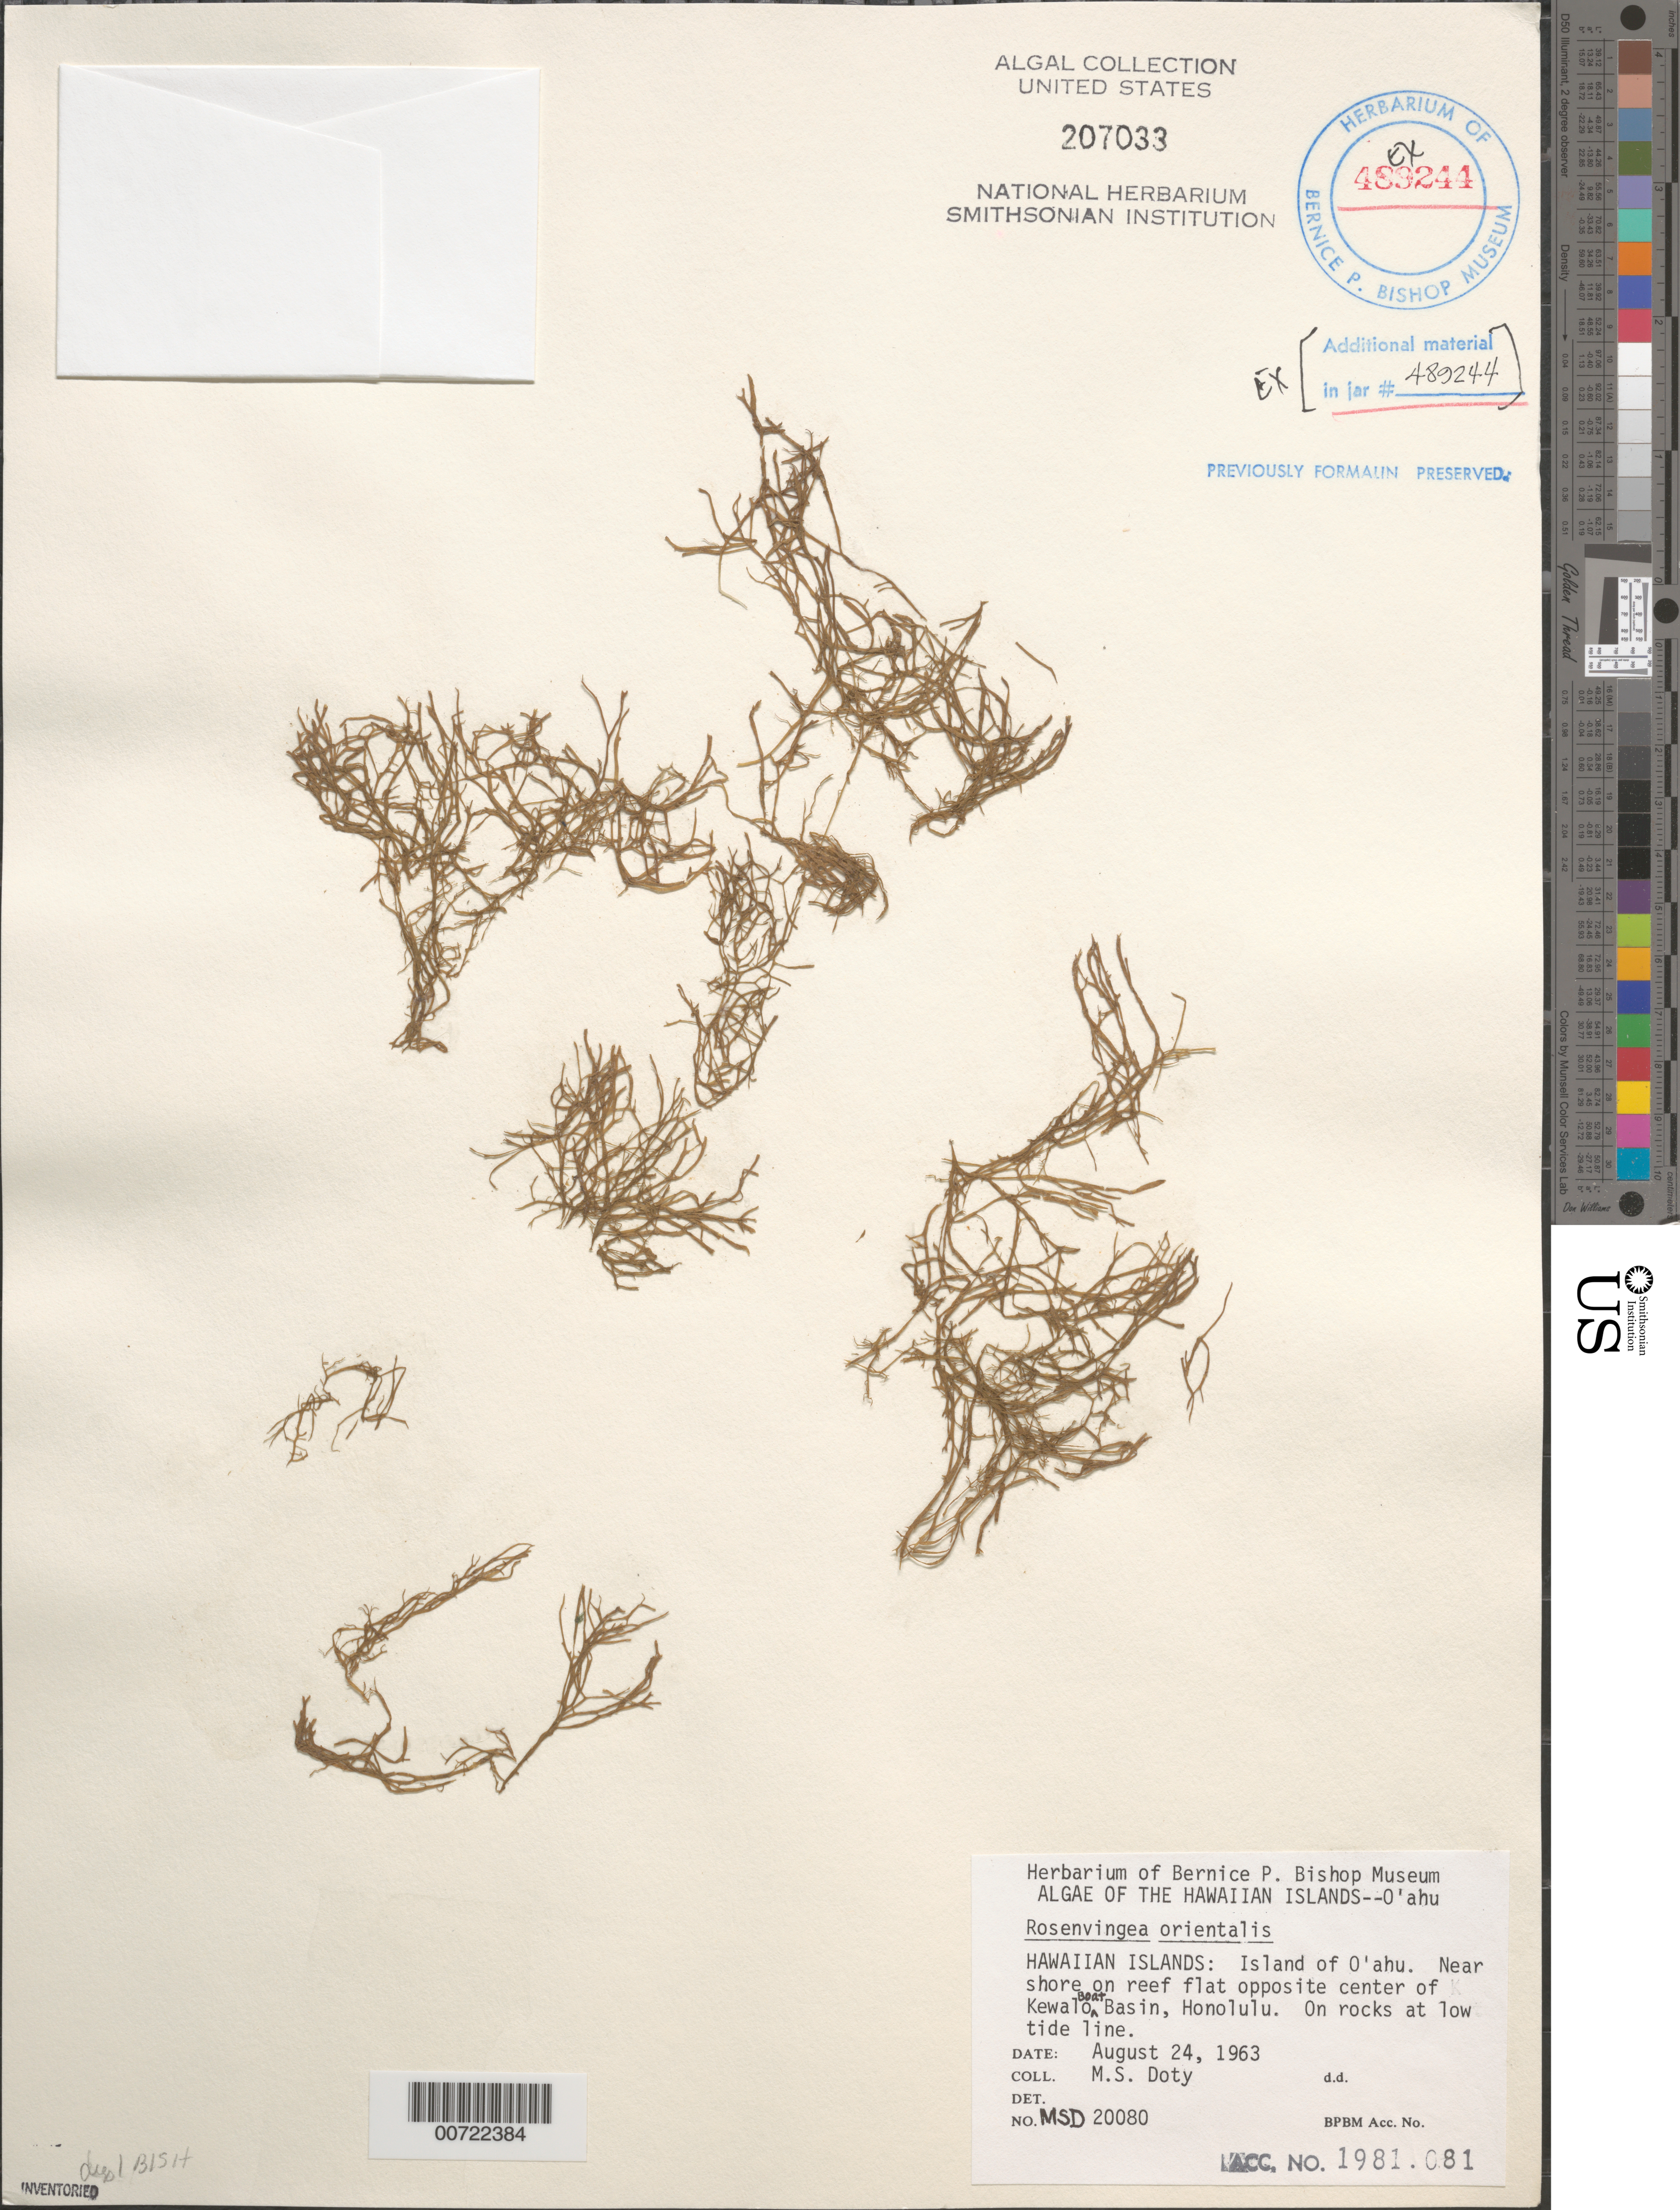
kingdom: Chromista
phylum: Ochrophyta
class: Phaeophyceae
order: Scytosiphonales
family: Scytosiphonaceae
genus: Rosenvingea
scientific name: Rosenvingea orientalis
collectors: M. S. Doty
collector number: MSD 20080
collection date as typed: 24 Aug 1963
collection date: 1963-08-24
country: United States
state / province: Hawaii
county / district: Honolulu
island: Oahu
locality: Honolulu, Kewalo Boat Basin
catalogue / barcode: US 207033